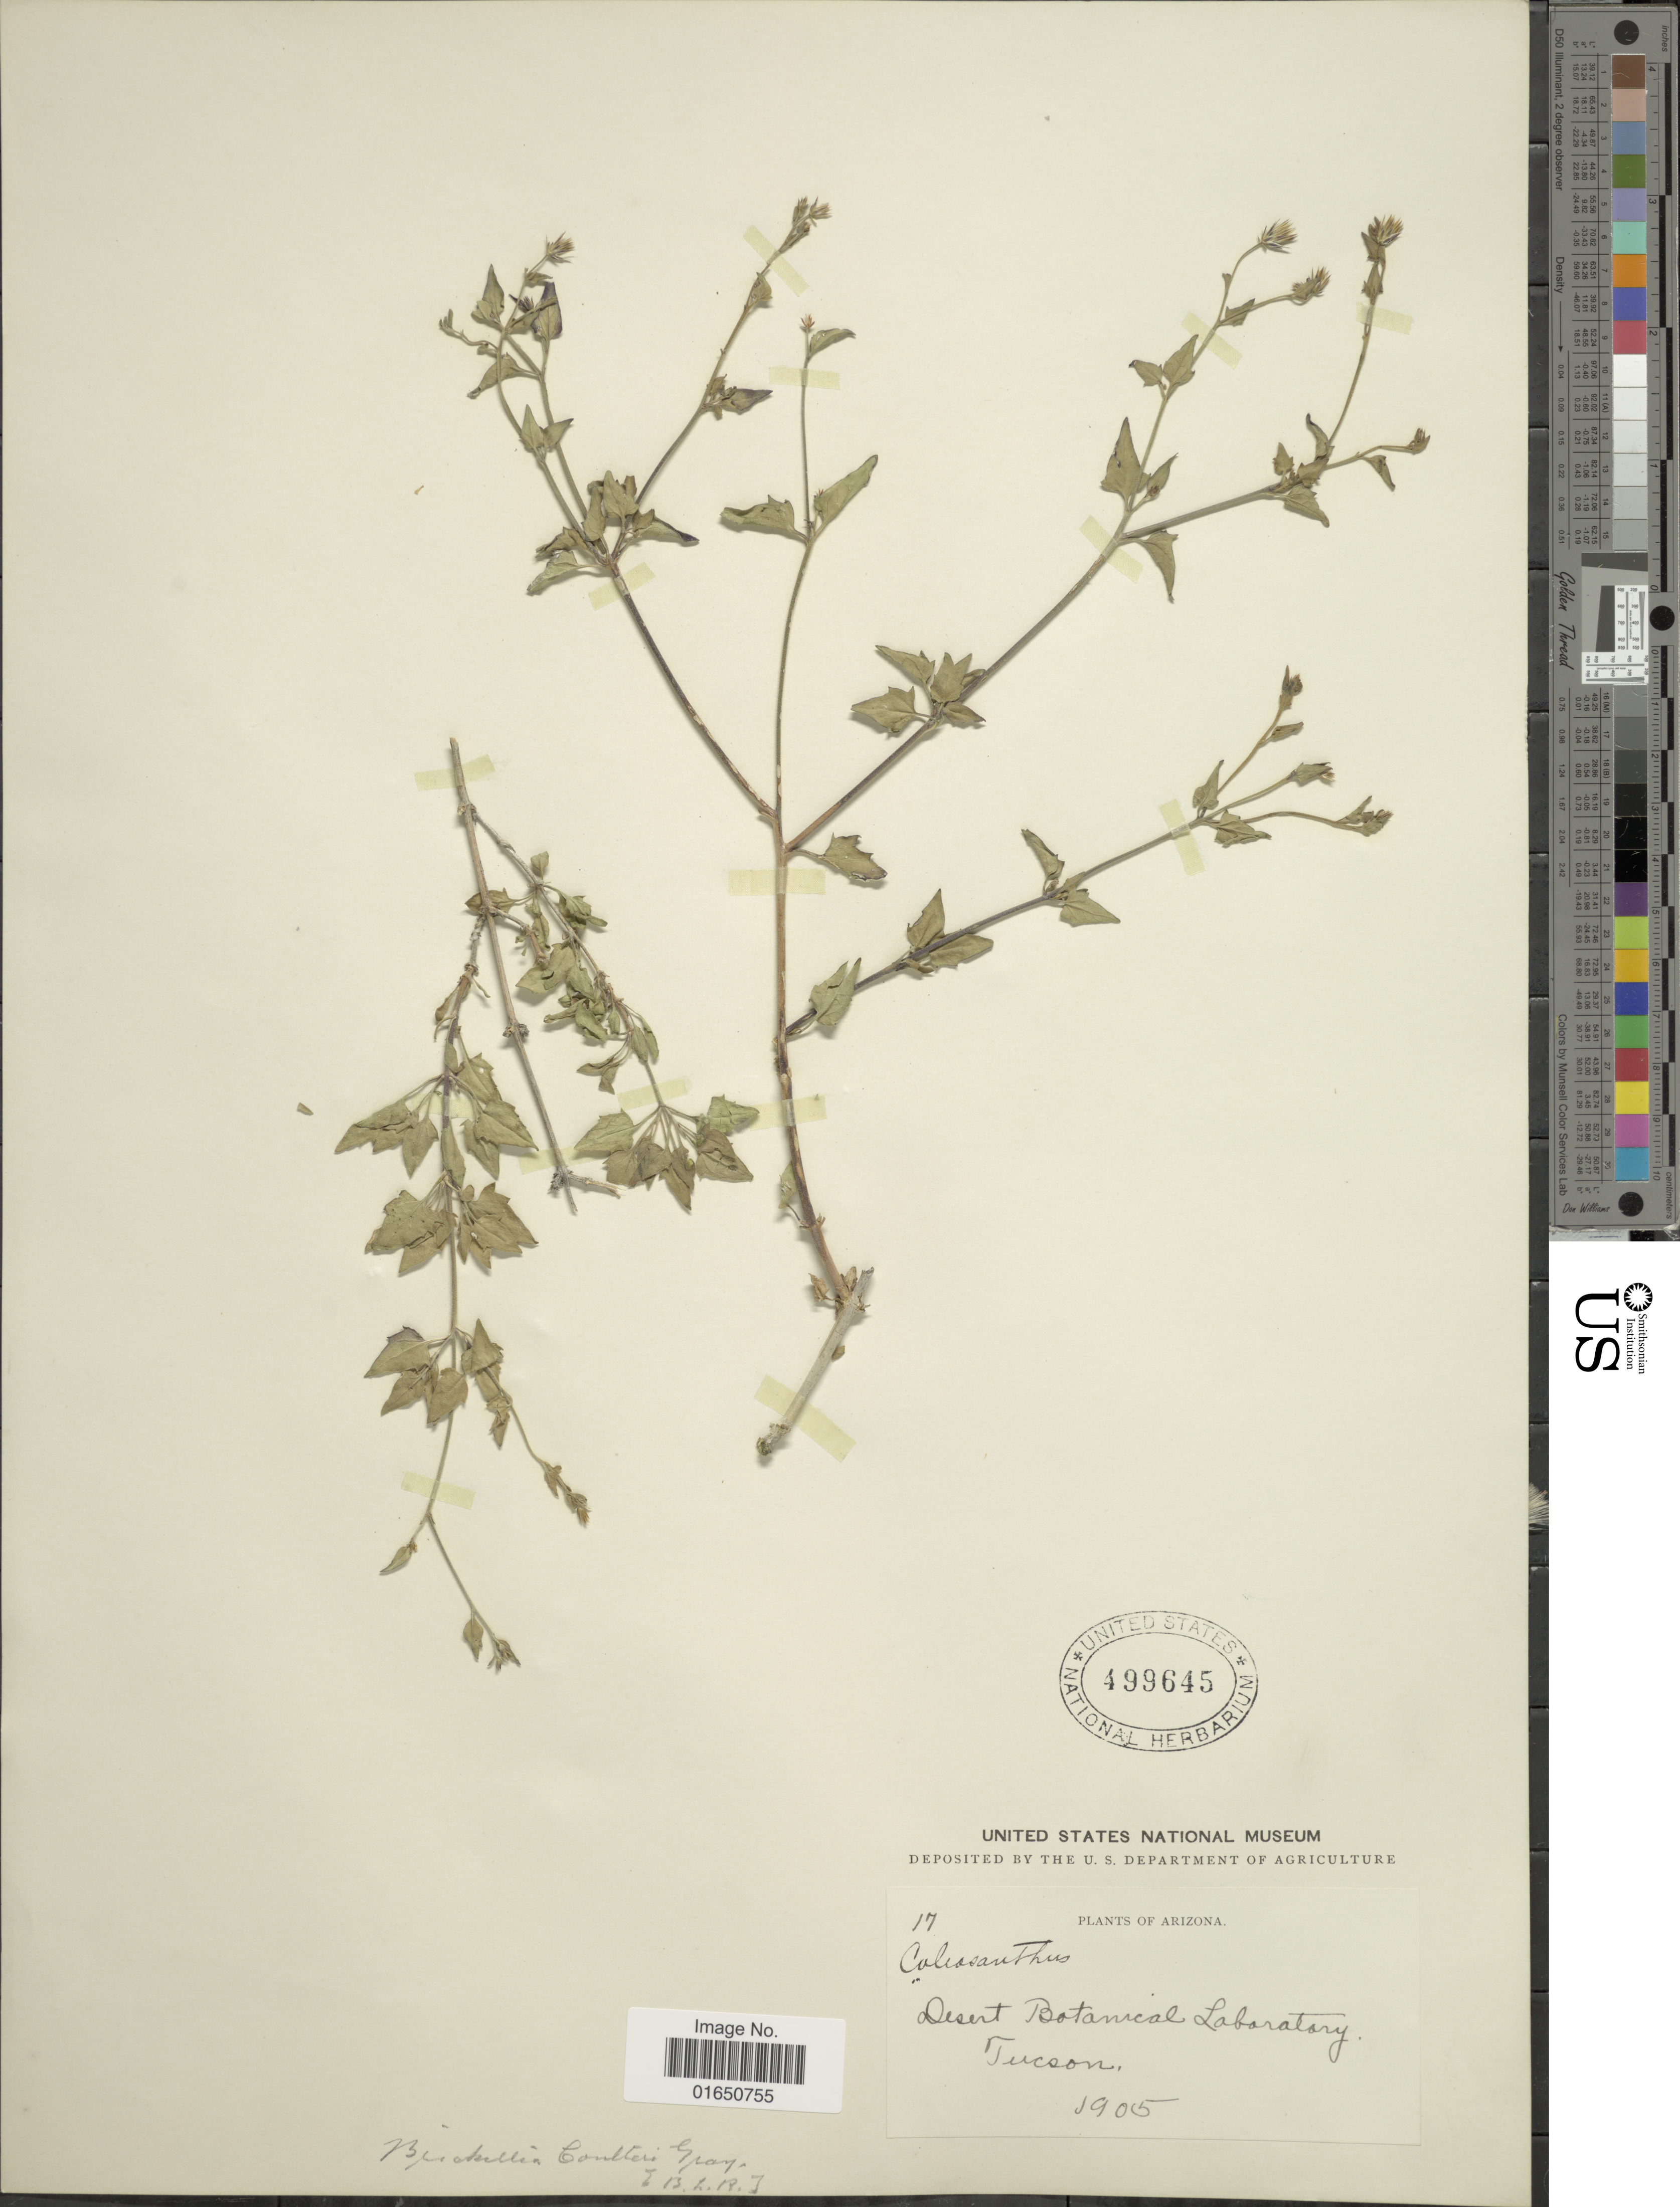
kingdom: Plantae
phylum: Tracheophyta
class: Magnoliopsida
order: Asterales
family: Asteraceae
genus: Brickellia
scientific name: Brickellia coulteri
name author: A. Gray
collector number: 17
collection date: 1905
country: United States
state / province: Arizona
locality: Desert Botanical Laboratory, Tucson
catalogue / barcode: US 499645